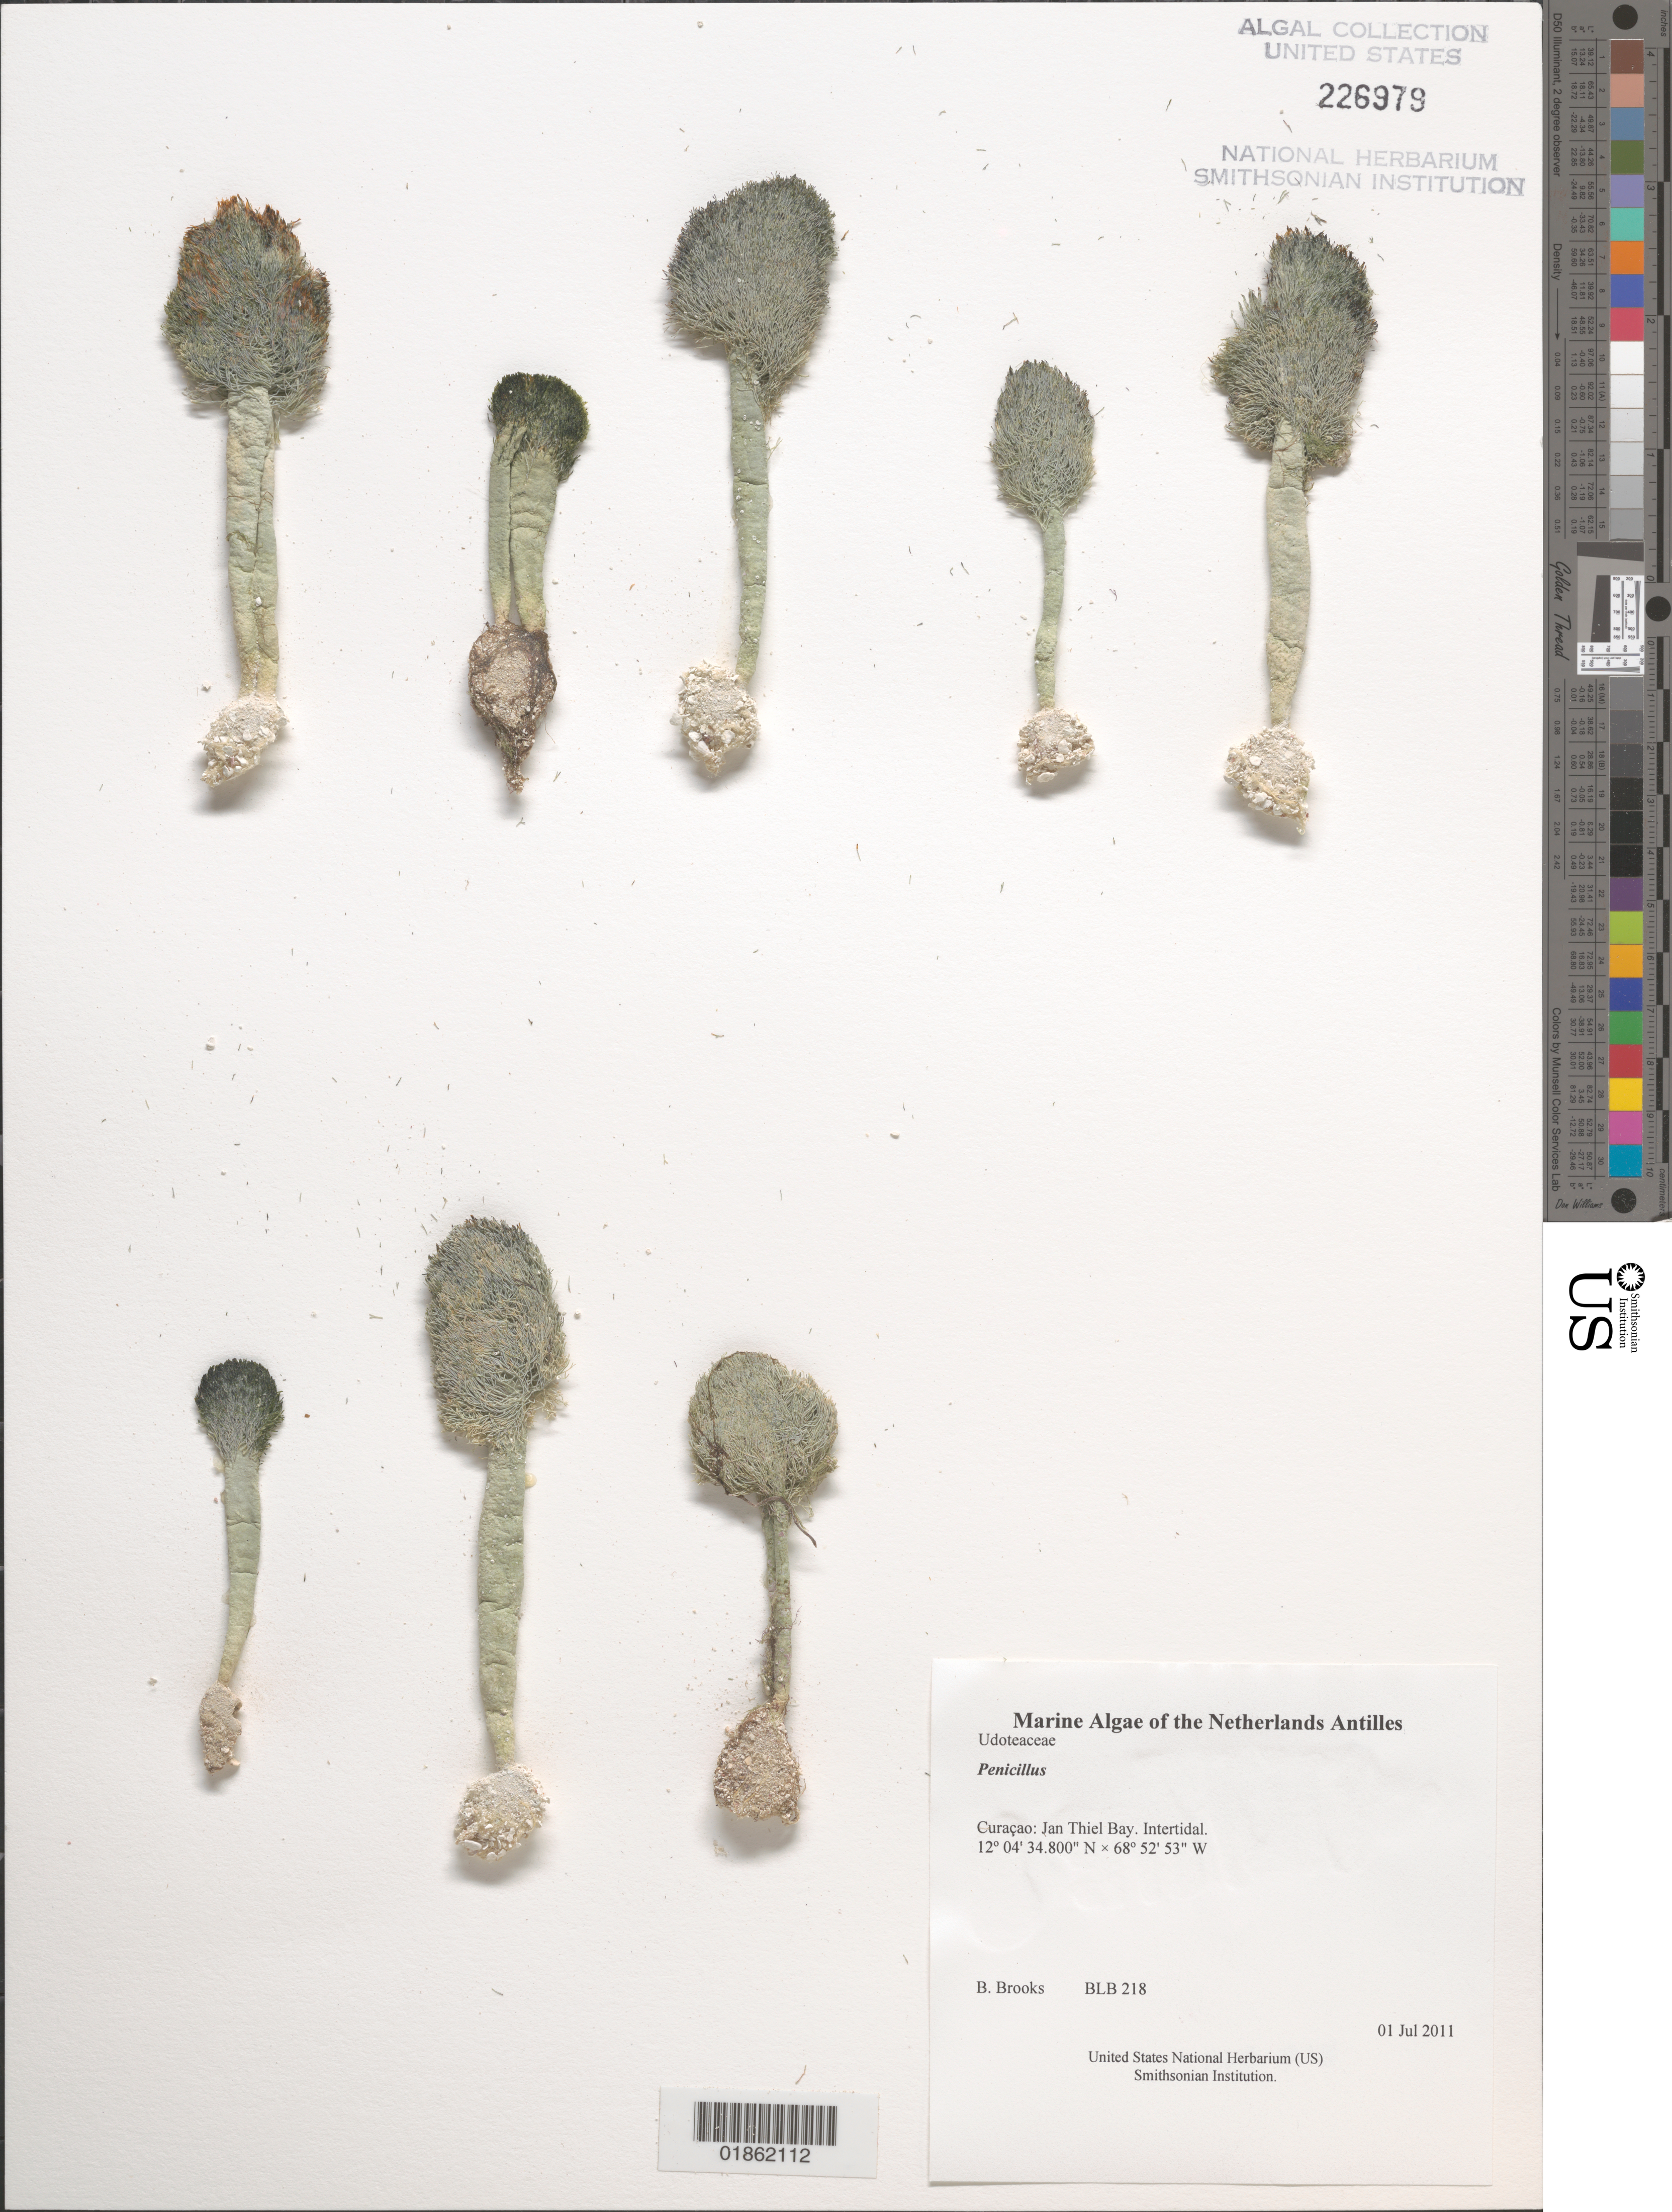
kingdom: Plantae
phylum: Chlorophyta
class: Ulvophyceae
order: Bryopsidales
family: Udoteaceae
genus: Penicillus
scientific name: Penicillus sp.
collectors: B. Brooks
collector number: BLB 218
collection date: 2011-07-01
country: Curaçao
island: Curaçao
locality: Jan Thiel Bay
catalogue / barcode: US 226979